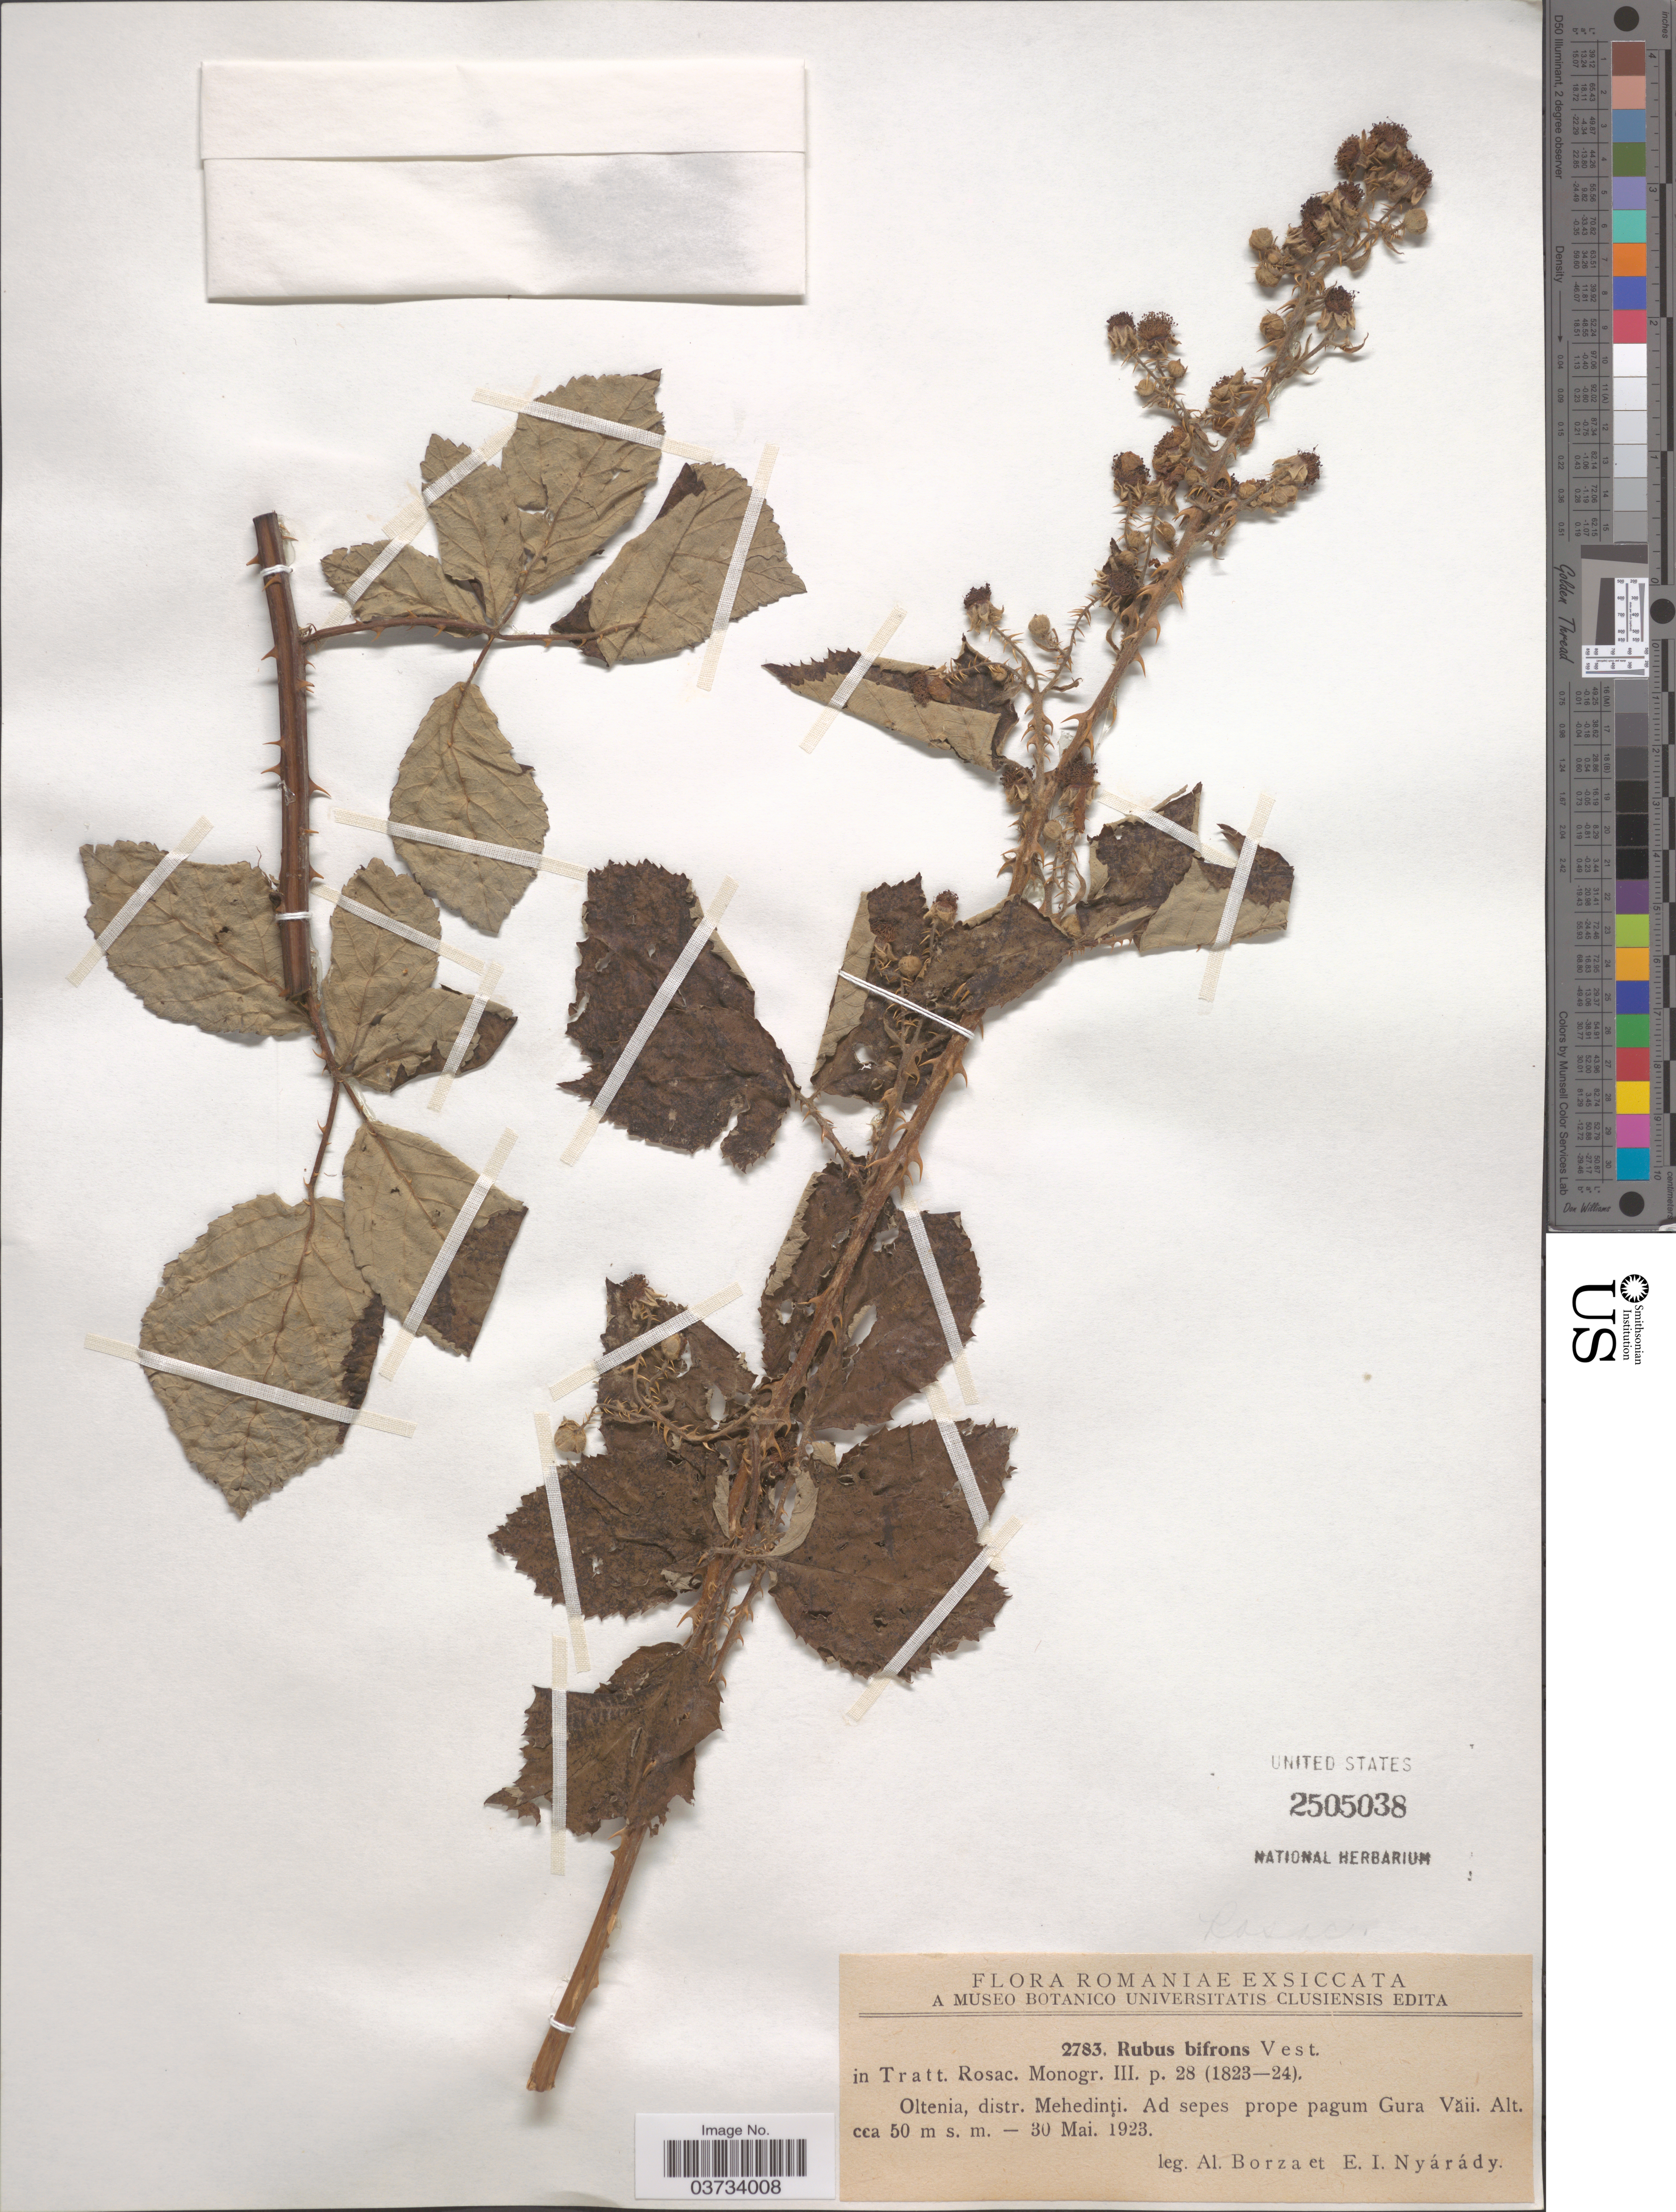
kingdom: Plantae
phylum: Tracheophyta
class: Magnoliopsida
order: Rosales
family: Rosaceae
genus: Rubus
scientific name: Rubus bifrons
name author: Vest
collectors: A. Borza & E. Nyárády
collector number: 2783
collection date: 1923-05-30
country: Romania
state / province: Mehedinti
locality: Oltenia, distr. Mehedinti. Ad sepes prope pagum Gura Văii.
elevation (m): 50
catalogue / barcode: US 2505038